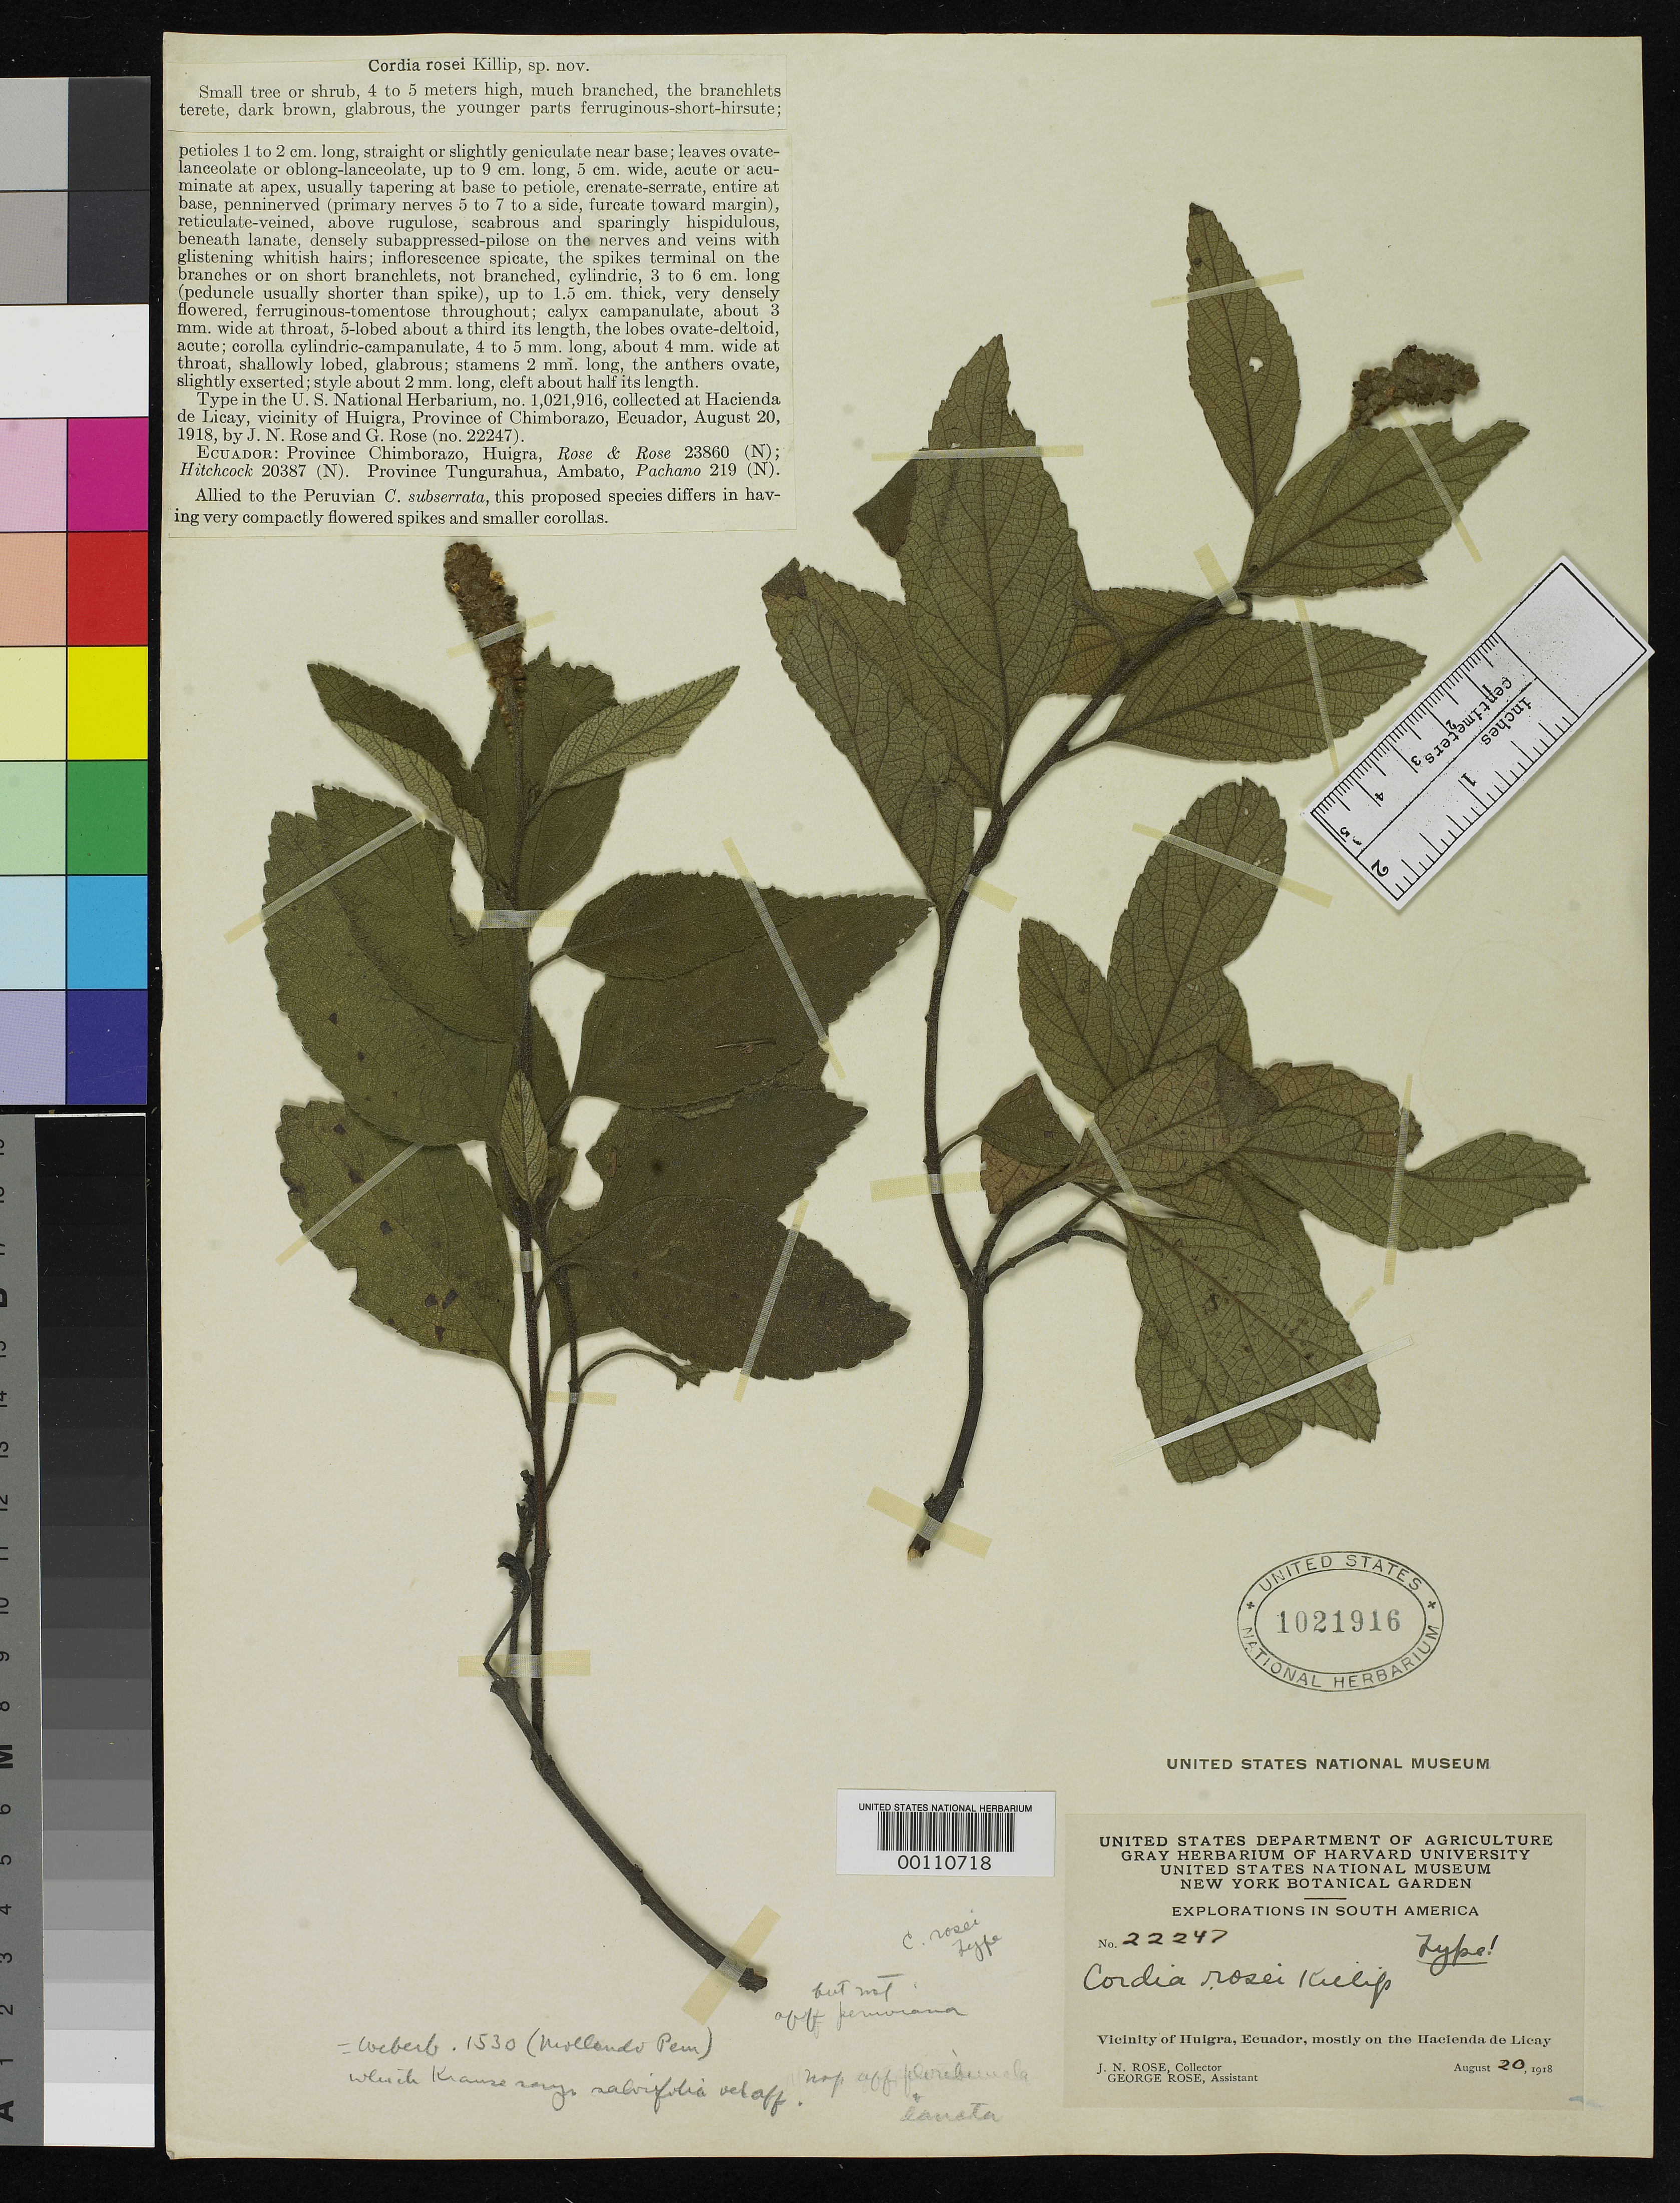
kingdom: Plantae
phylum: Tracheophyta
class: Magnoliopsida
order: Boraginales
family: Cordiaceae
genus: Cordia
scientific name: Cordia rosei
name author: Killip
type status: Holotype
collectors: J. N. Rose & G. Rose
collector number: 22247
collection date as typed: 20 Aug 1918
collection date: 1918-08-20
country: Ecuador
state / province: Chimborazo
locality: Vicinity of Huigra, Hacienda de Licay.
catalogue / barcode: US 1021916